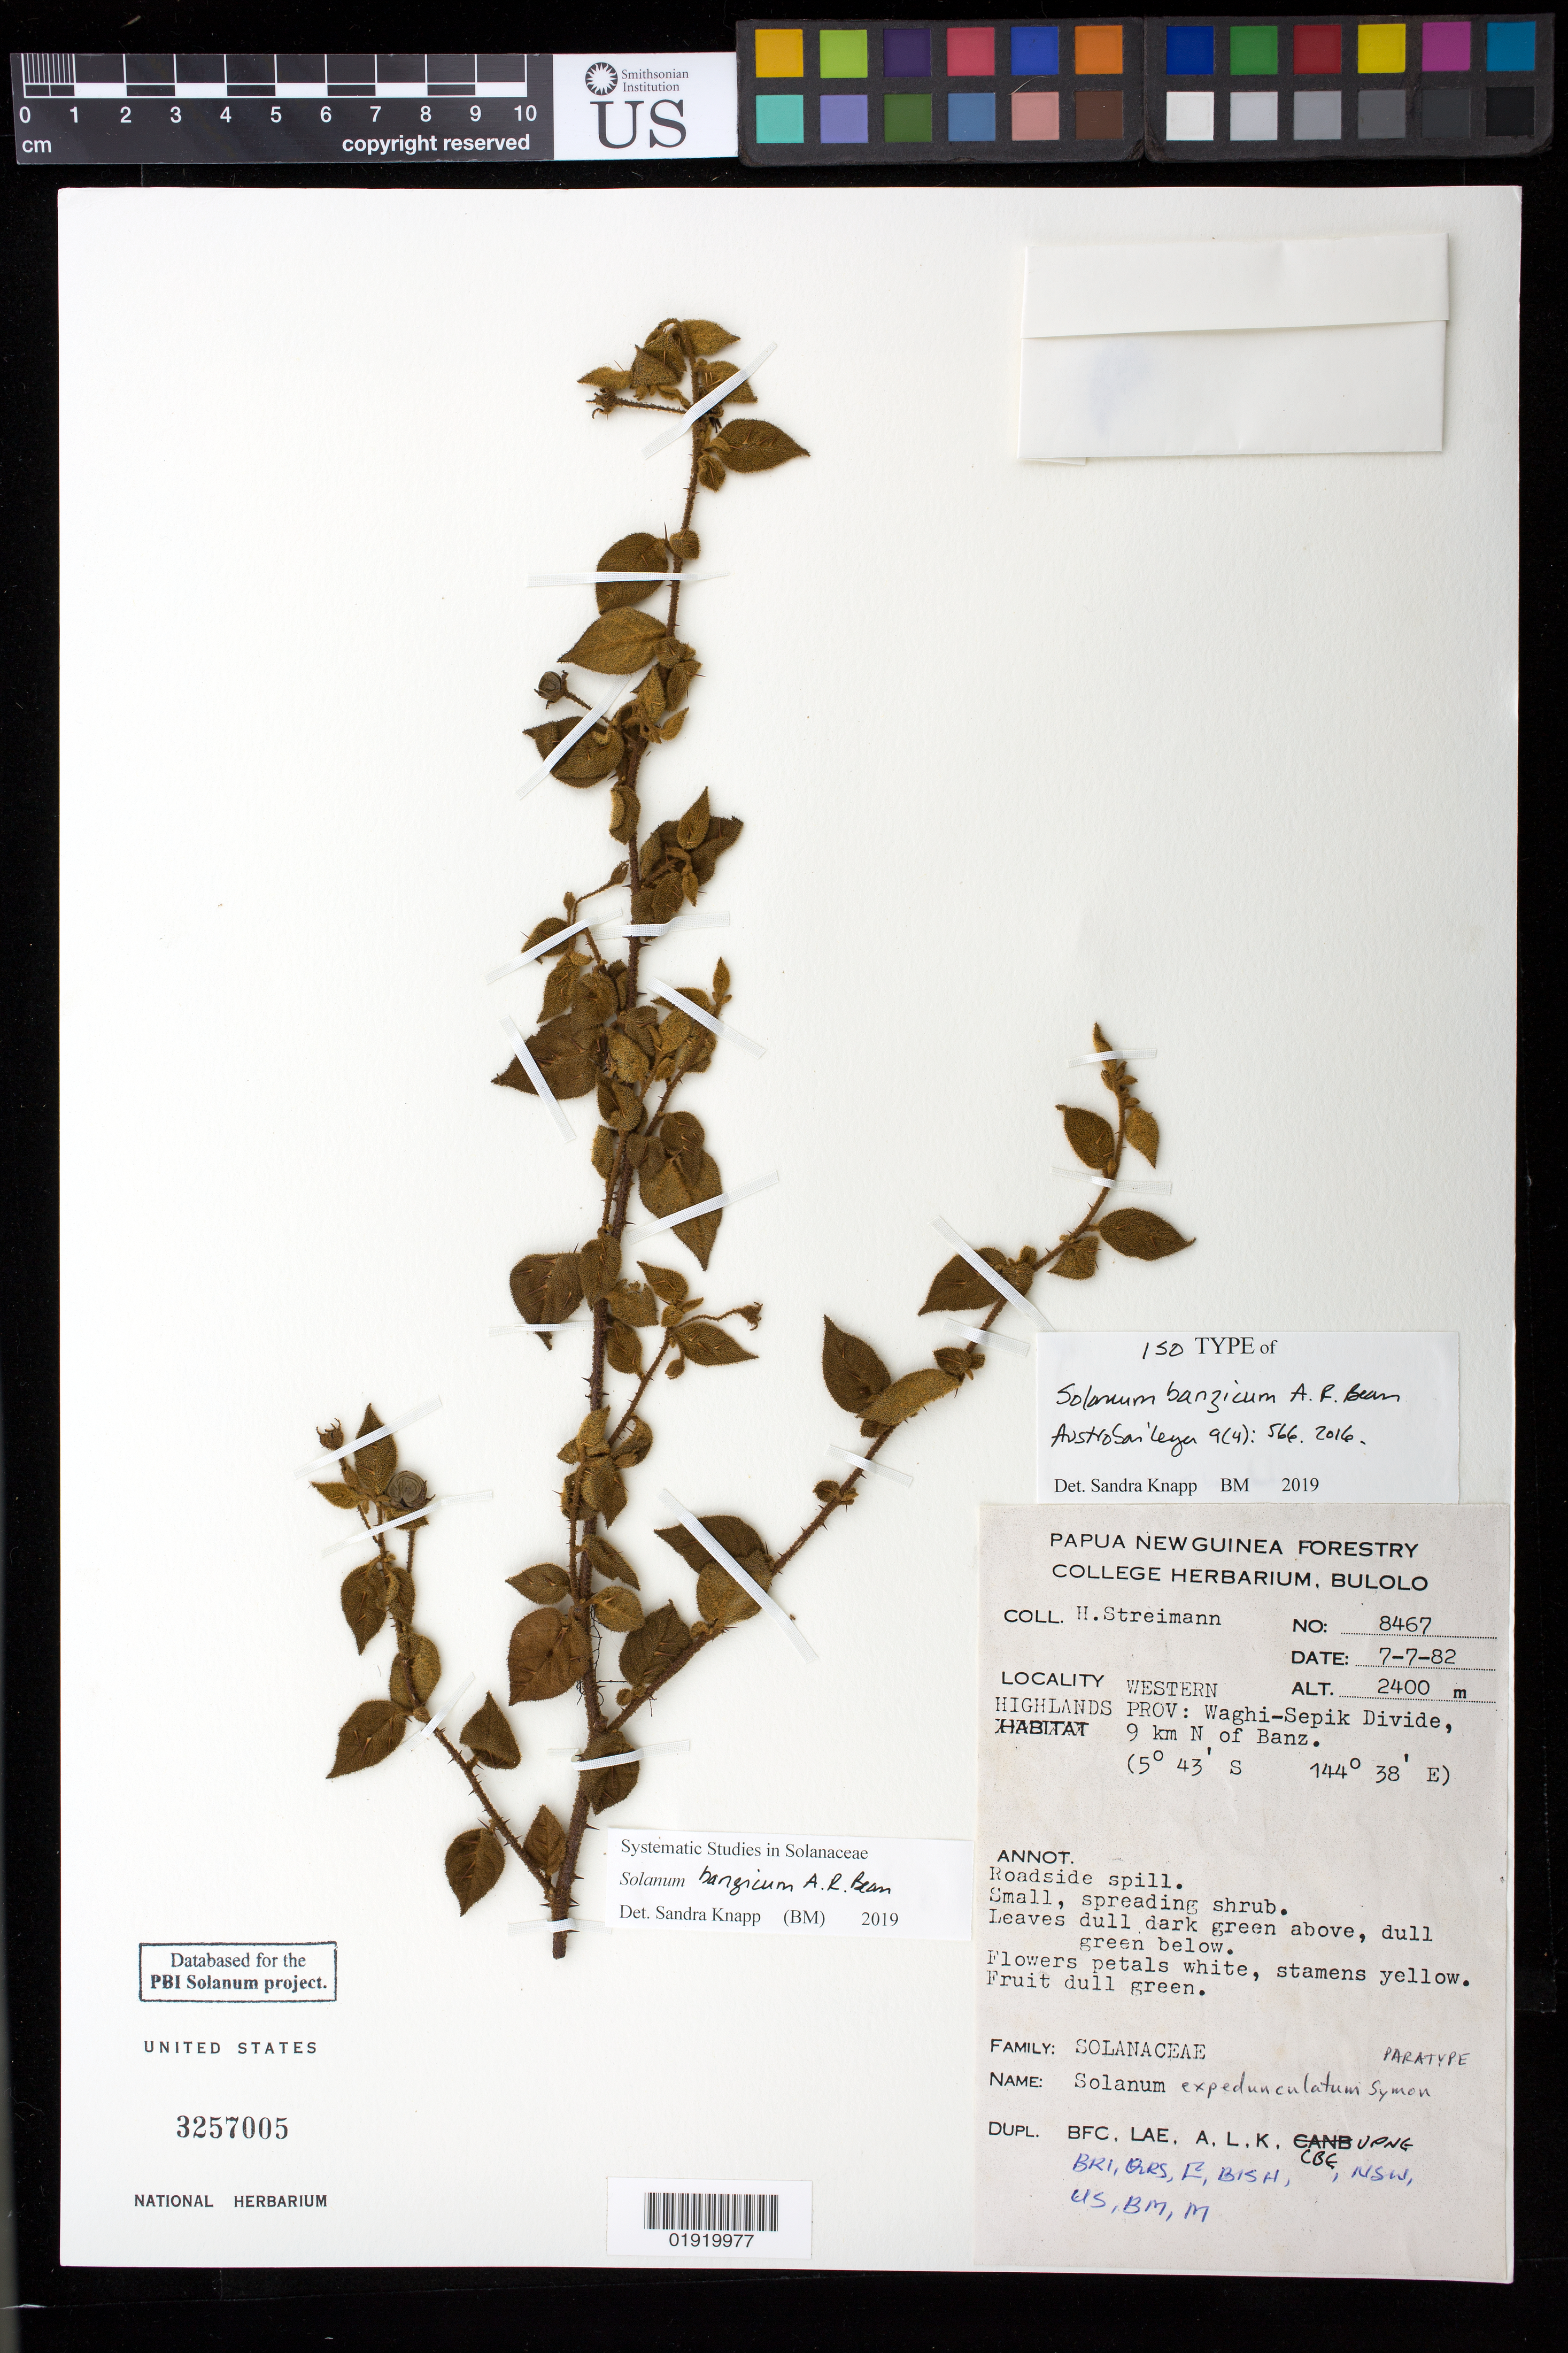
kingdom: Plantae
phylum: Tracheophyta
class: Magnoliopsida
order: Solanales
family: Solanaceae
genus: Solanum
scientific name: Solanum banzicum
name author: A.R. Bean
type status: Isotype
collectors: H. Streimann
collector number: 8467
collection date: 1982-07-07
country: Papua New Guinea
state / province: Western Highlands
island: New Guinea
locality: Western Highlands Prov.: Waghi-Sepik Divide, 9 km N of Banz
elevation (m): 2400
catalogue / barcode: US 3257005